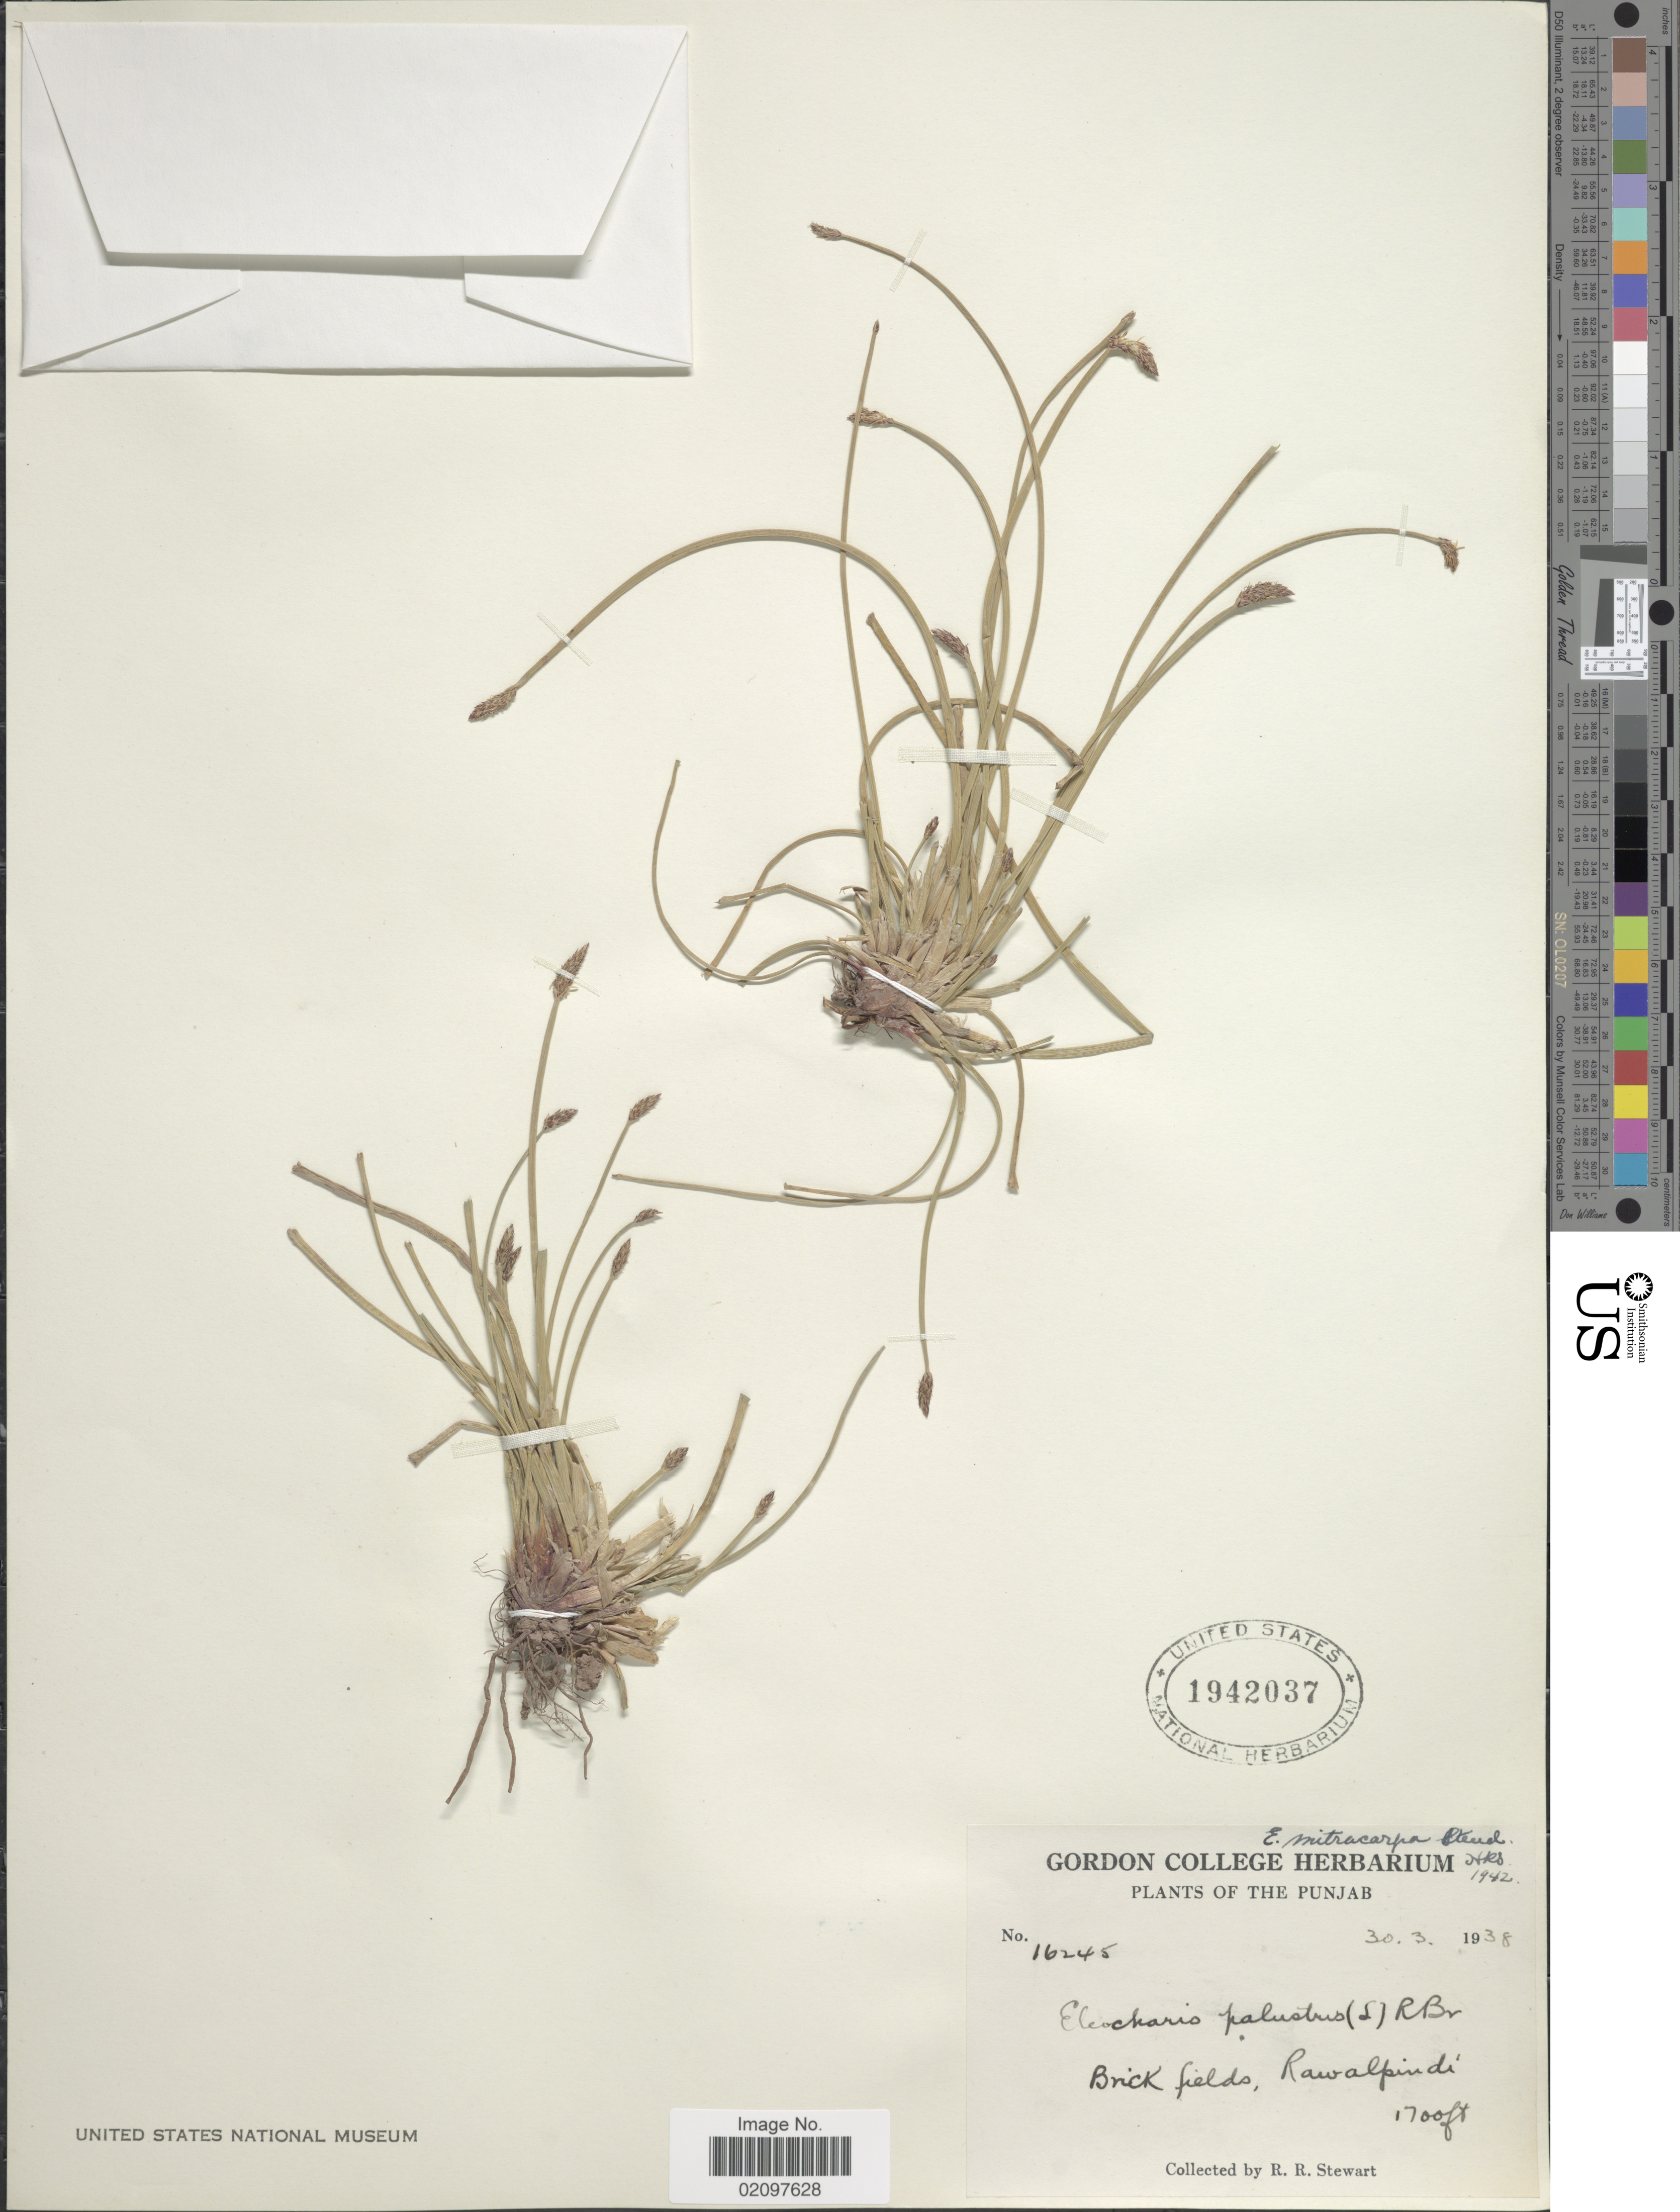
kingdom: Plantae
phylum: Tracheophyta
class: Liliopsida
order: Poales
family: Cyperaceae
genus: Eleocharis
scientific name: Eleocharis palustris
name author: (L.) Roem. & Schult.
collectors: R. R. Stewart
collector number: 16245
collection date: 1938-03-30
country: Pakistan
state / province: Punjab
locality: Brick fields, Rawalpindi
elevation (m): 518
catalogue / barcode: US 1942037